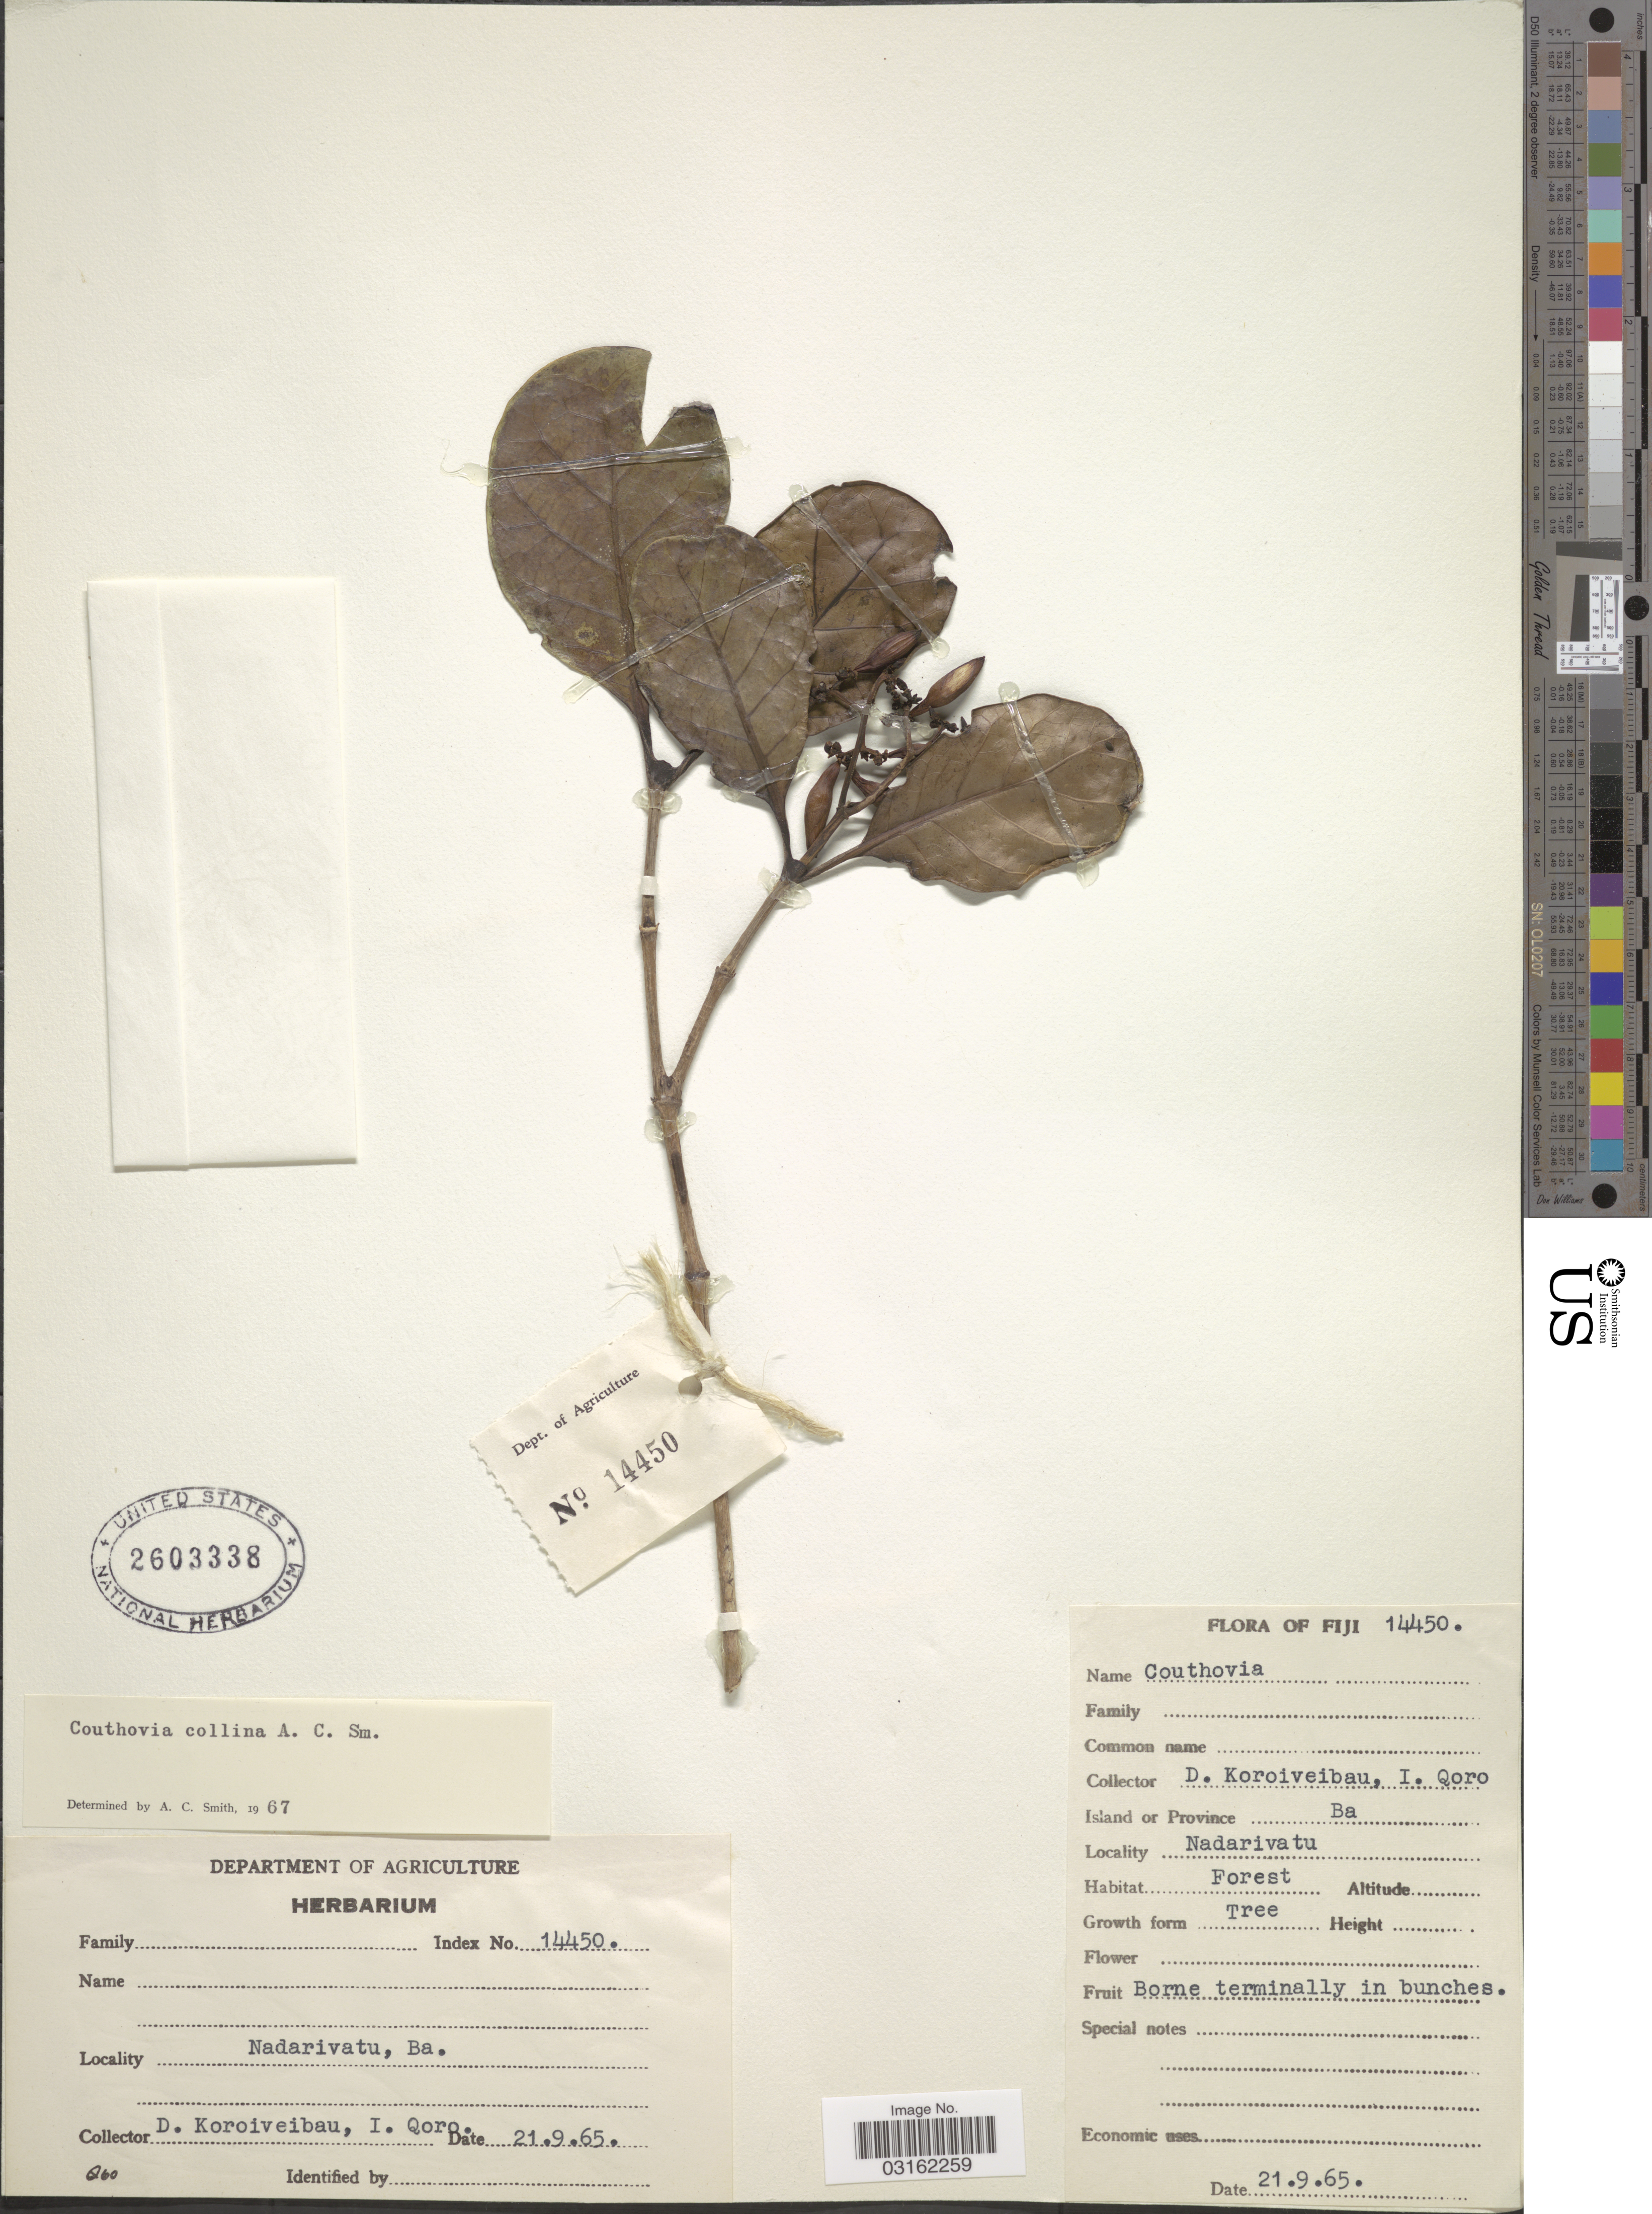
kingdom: Plantae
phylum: Tracheophyta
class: Magnoliopsida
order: Gentianales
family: Loganiaceae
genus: Neuburgia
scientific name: Neuburgia collina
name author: (A.C. Sm.) A.C. Sm.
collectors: D. Koroiveibau & I. Qoro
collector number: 14450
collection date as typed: Transcribed d/m/y: 21/9/65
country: Fiji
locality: Island or Province Ba, Nadarivatu.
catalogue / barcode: US 2603338